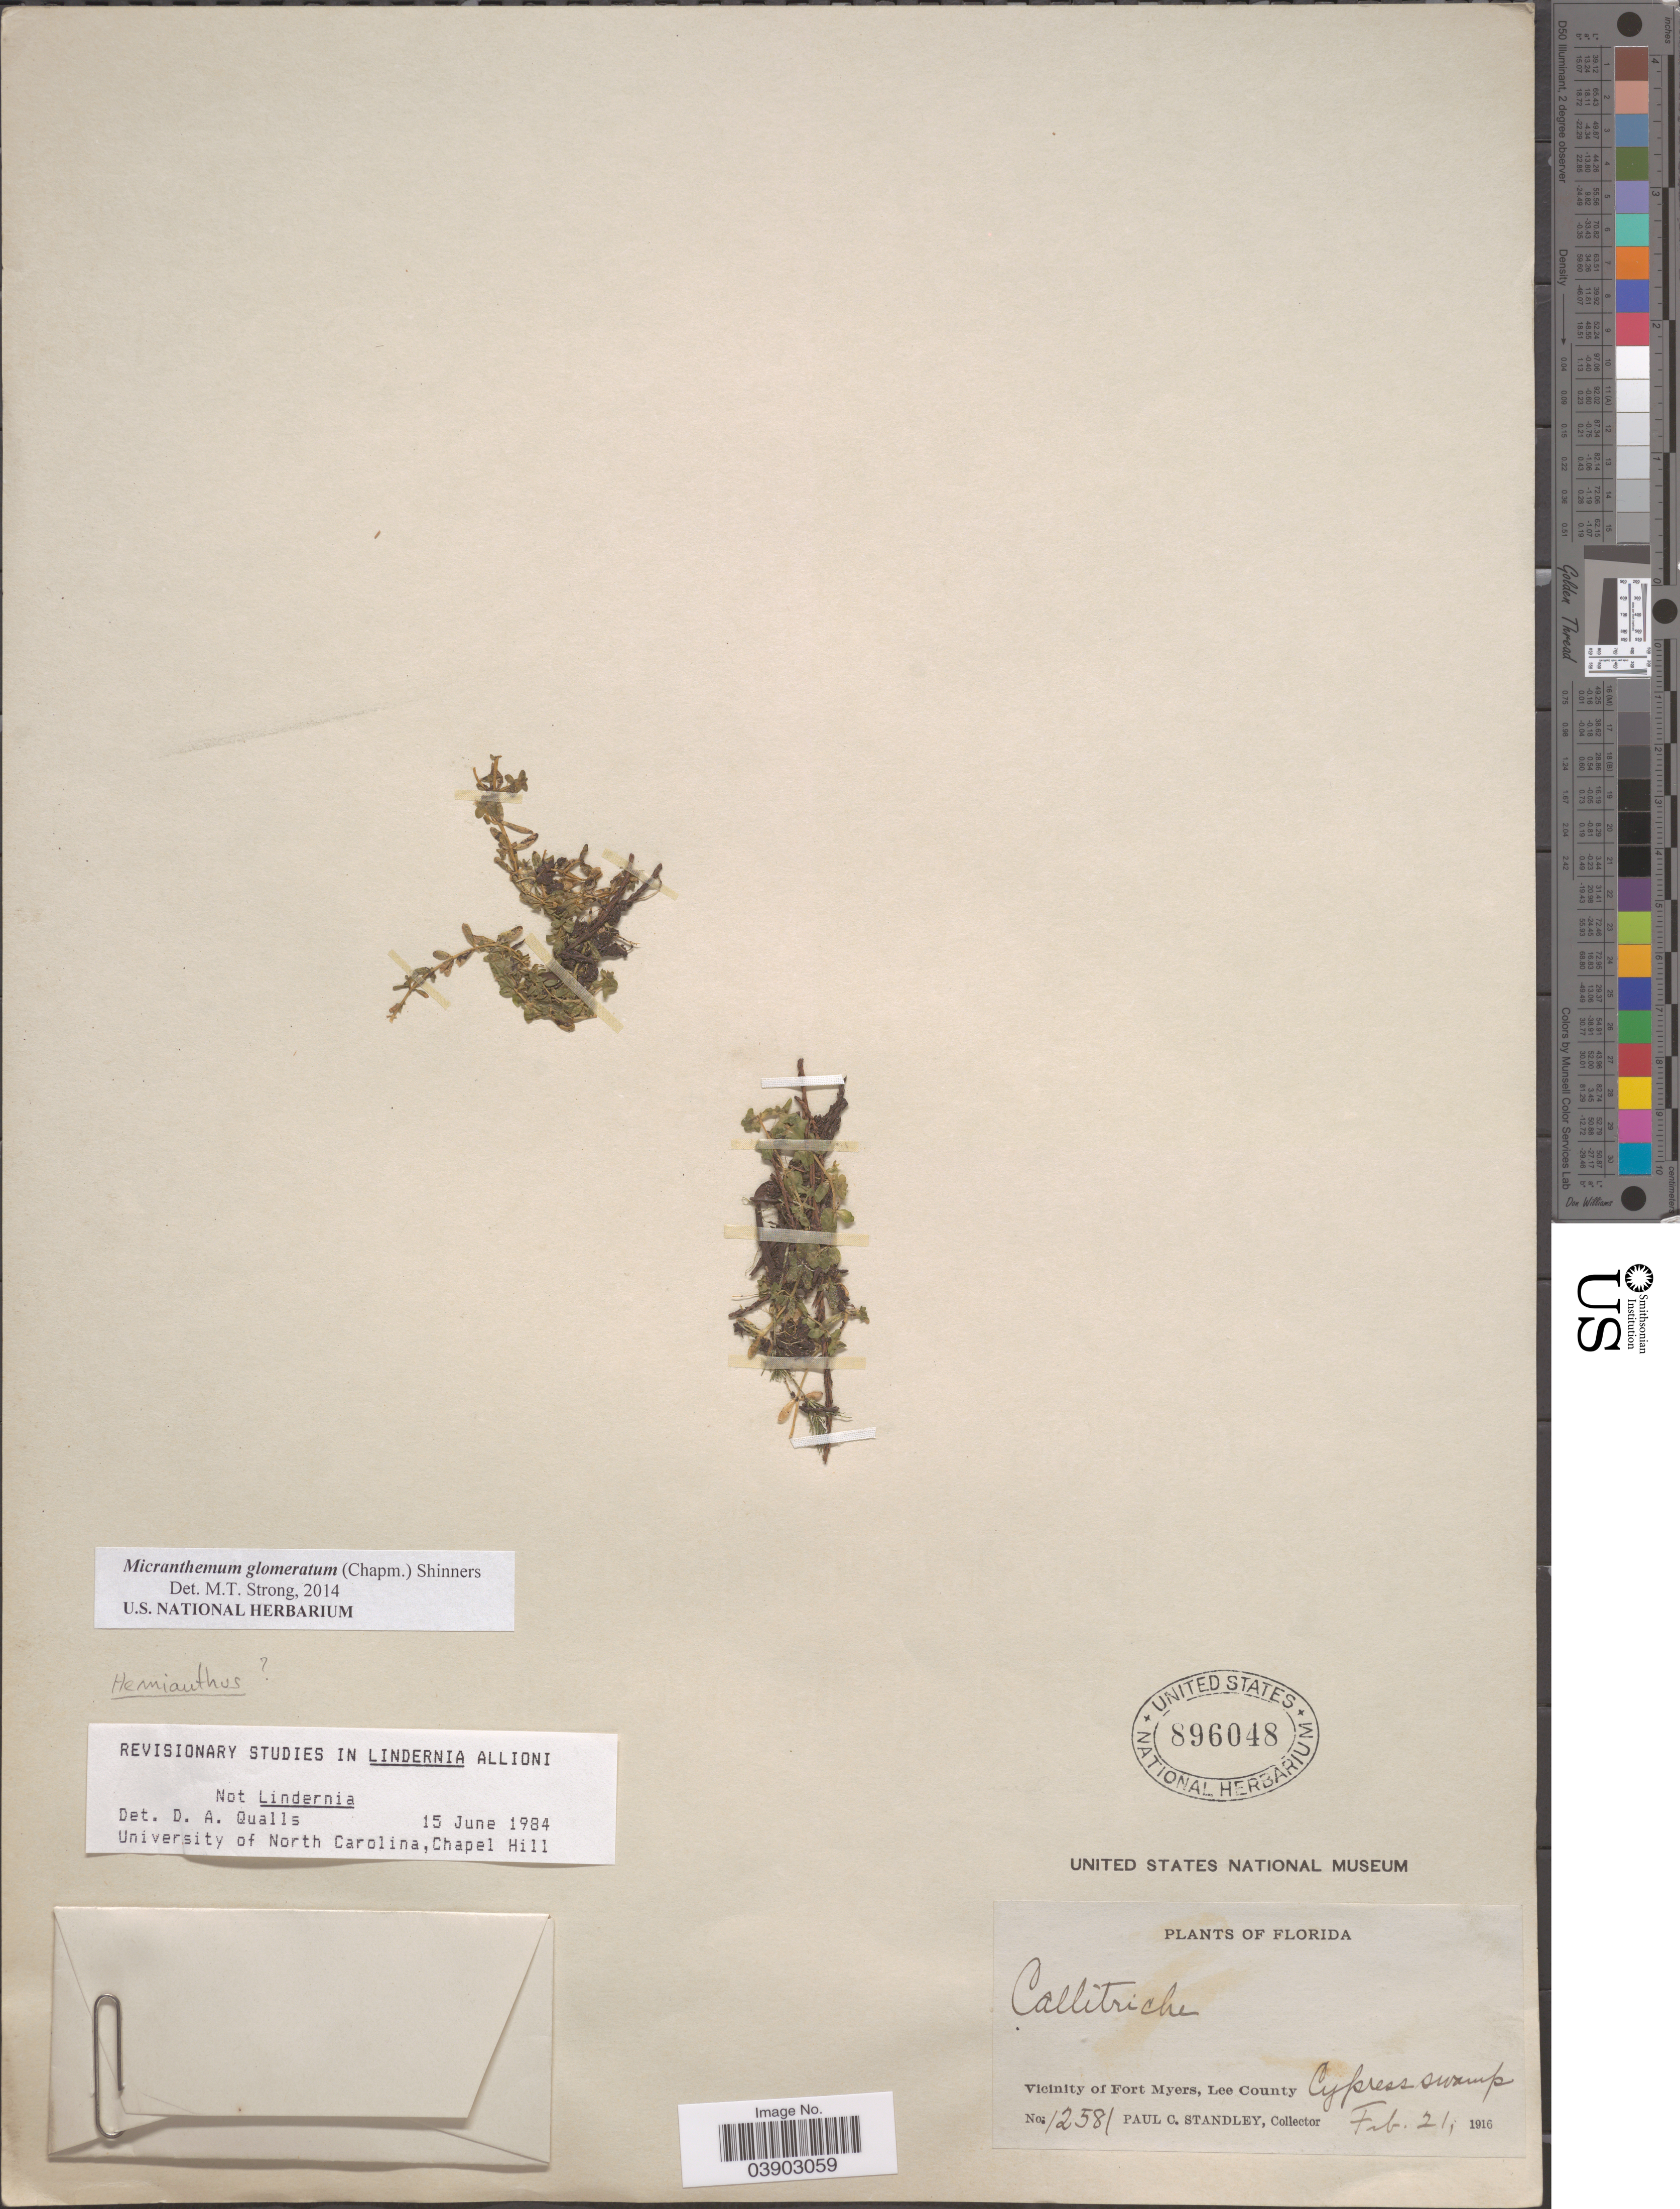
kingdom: Plantae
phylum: Tracheophyta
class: Magnoliopsida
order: Lamiales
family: Linderniaceae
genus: Micranthemum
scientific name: Micranthemum glomeratum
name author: (Chapm.) Shinners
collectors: P. C. Standley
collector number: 12581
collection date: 1916-02-21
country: United States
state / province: Florida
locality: Vicinity of Fort Myers, Lee County. Cypress swamp.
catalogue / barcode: US 896048